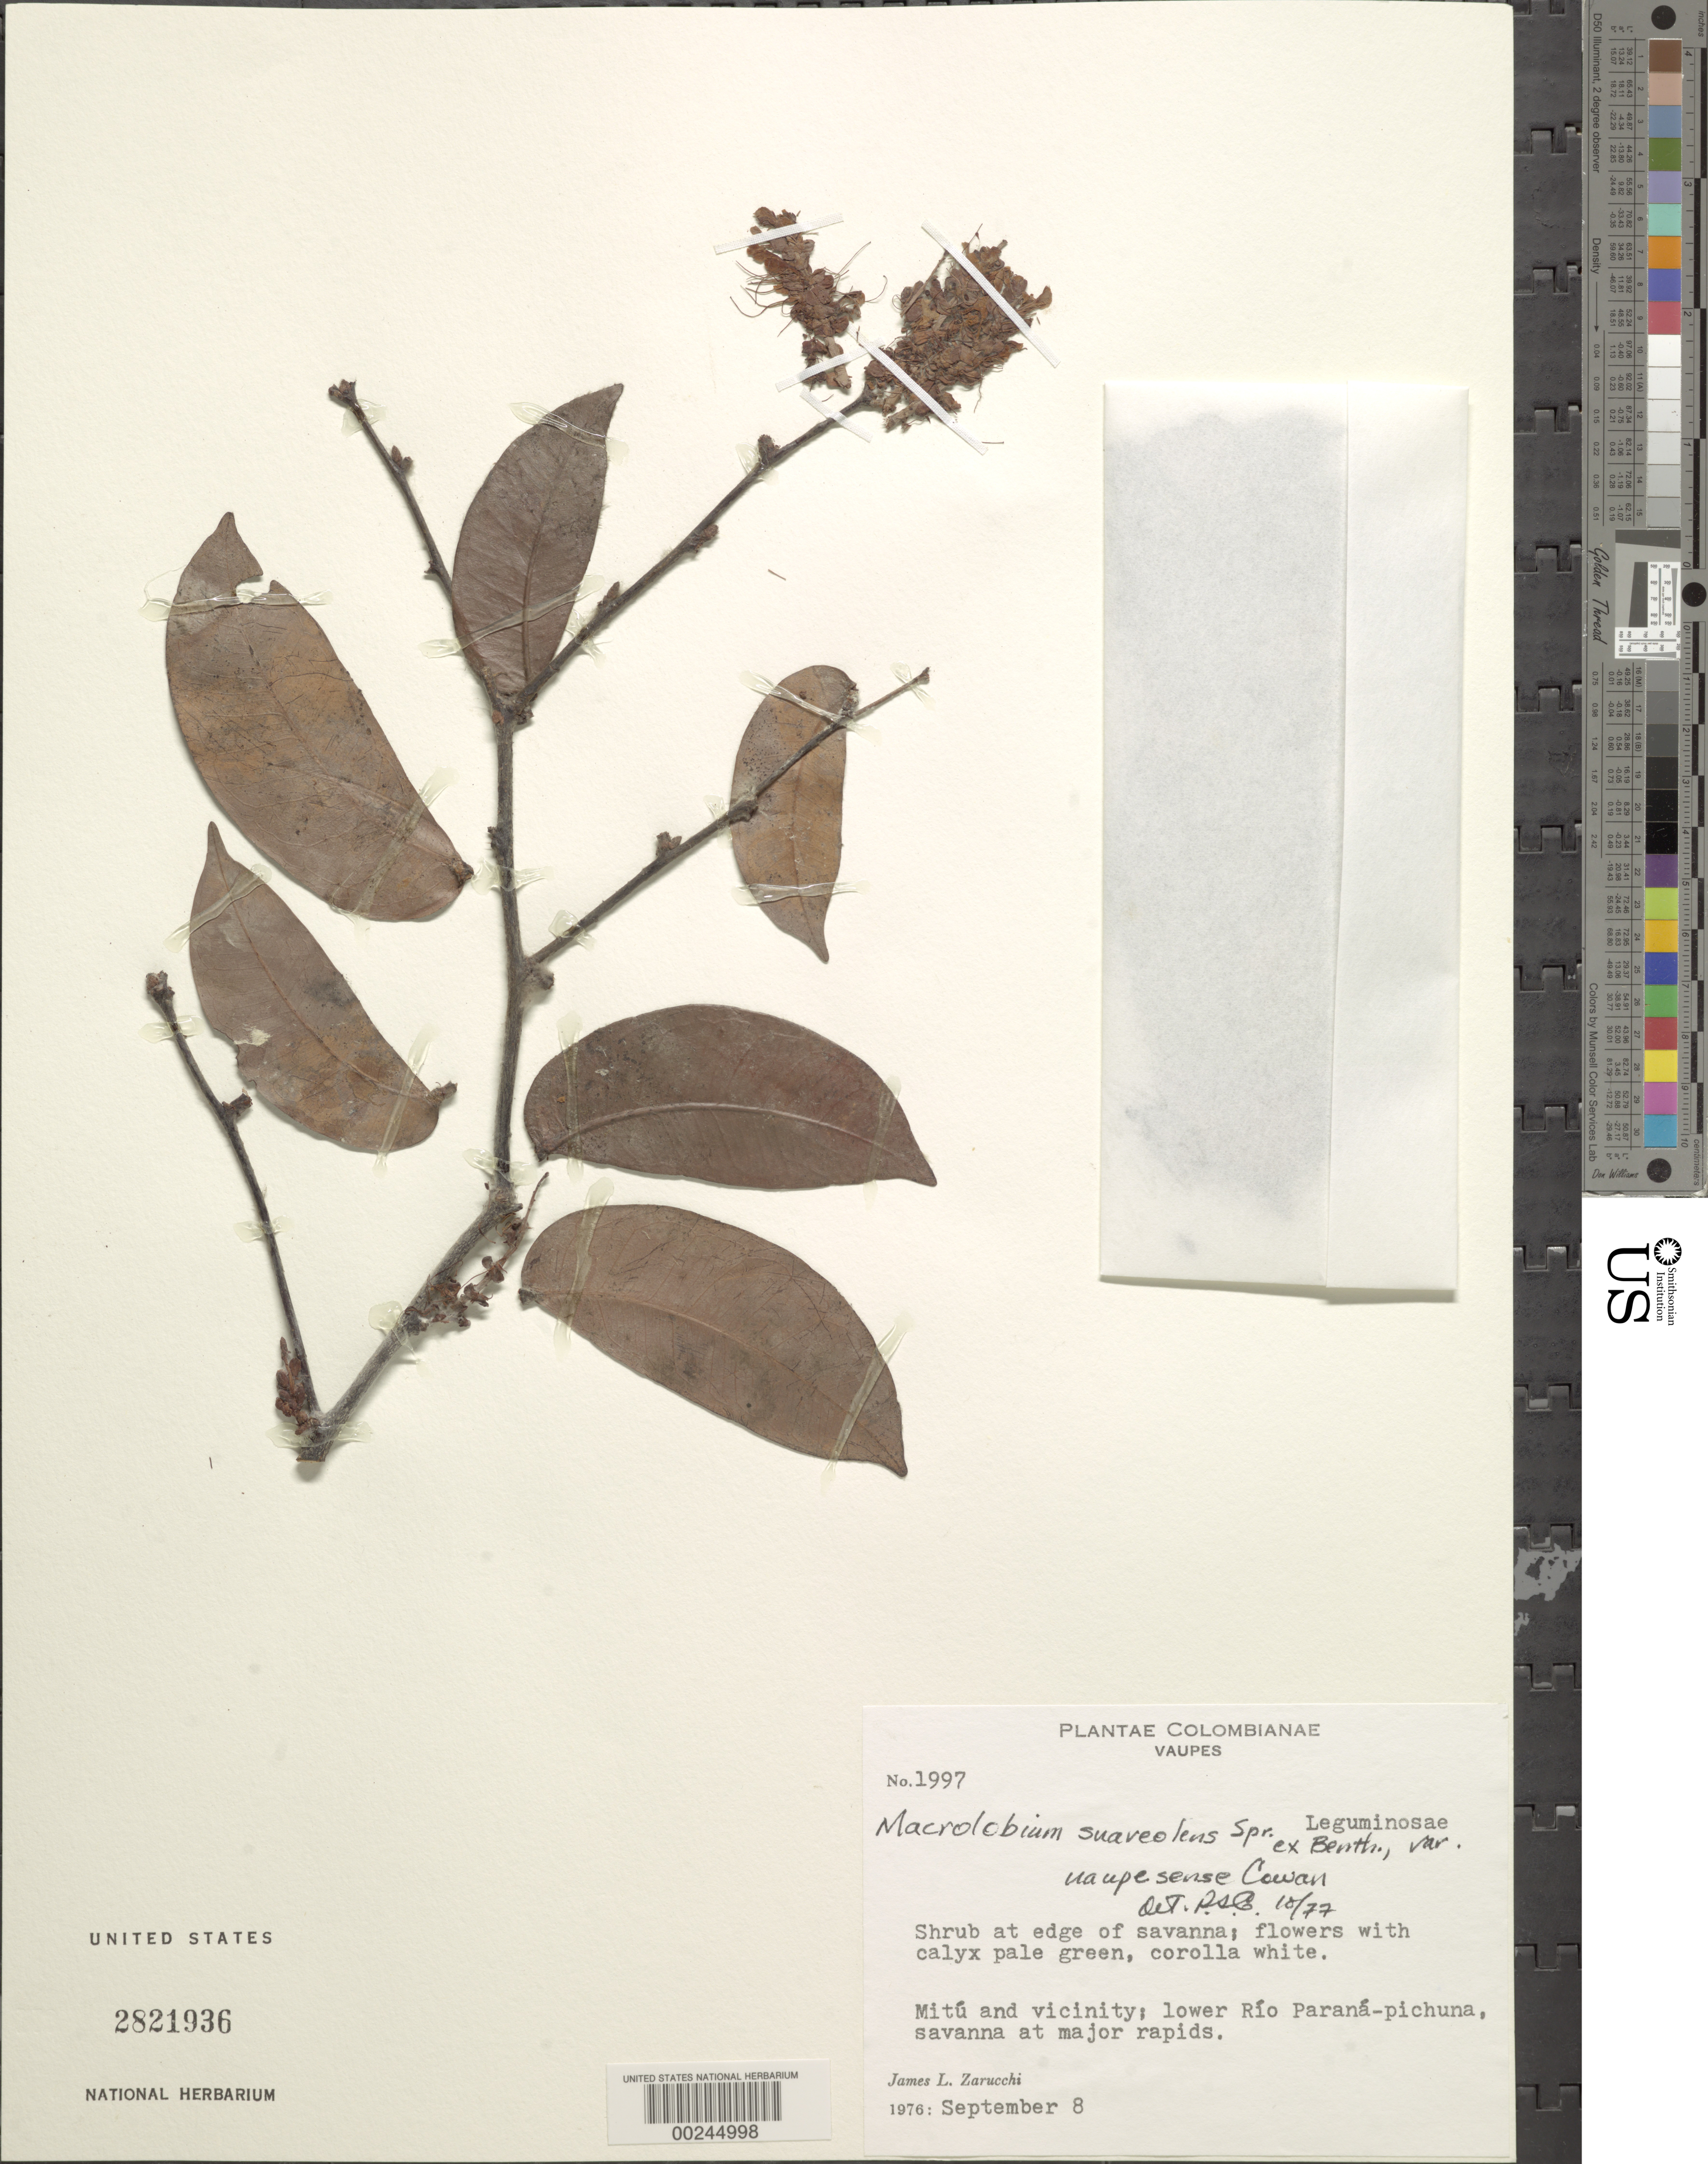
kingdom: Plantae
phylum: Tracheophyta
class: Magnoliopsida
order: Fabales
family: Fabaceae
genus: Macrolobium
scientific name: Macrolobium suaveolens var. uaupesnese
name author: R.S. Cowan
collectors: J. L. Zarucchi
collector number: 1997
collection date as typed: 08 Sep 1976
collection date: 1976-09-08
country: Colombia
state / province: Vaupés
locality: Mitu and vicinity; lower Rio Parana-Pichuna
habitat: Savanna at major rapids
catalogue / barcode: US 2821936